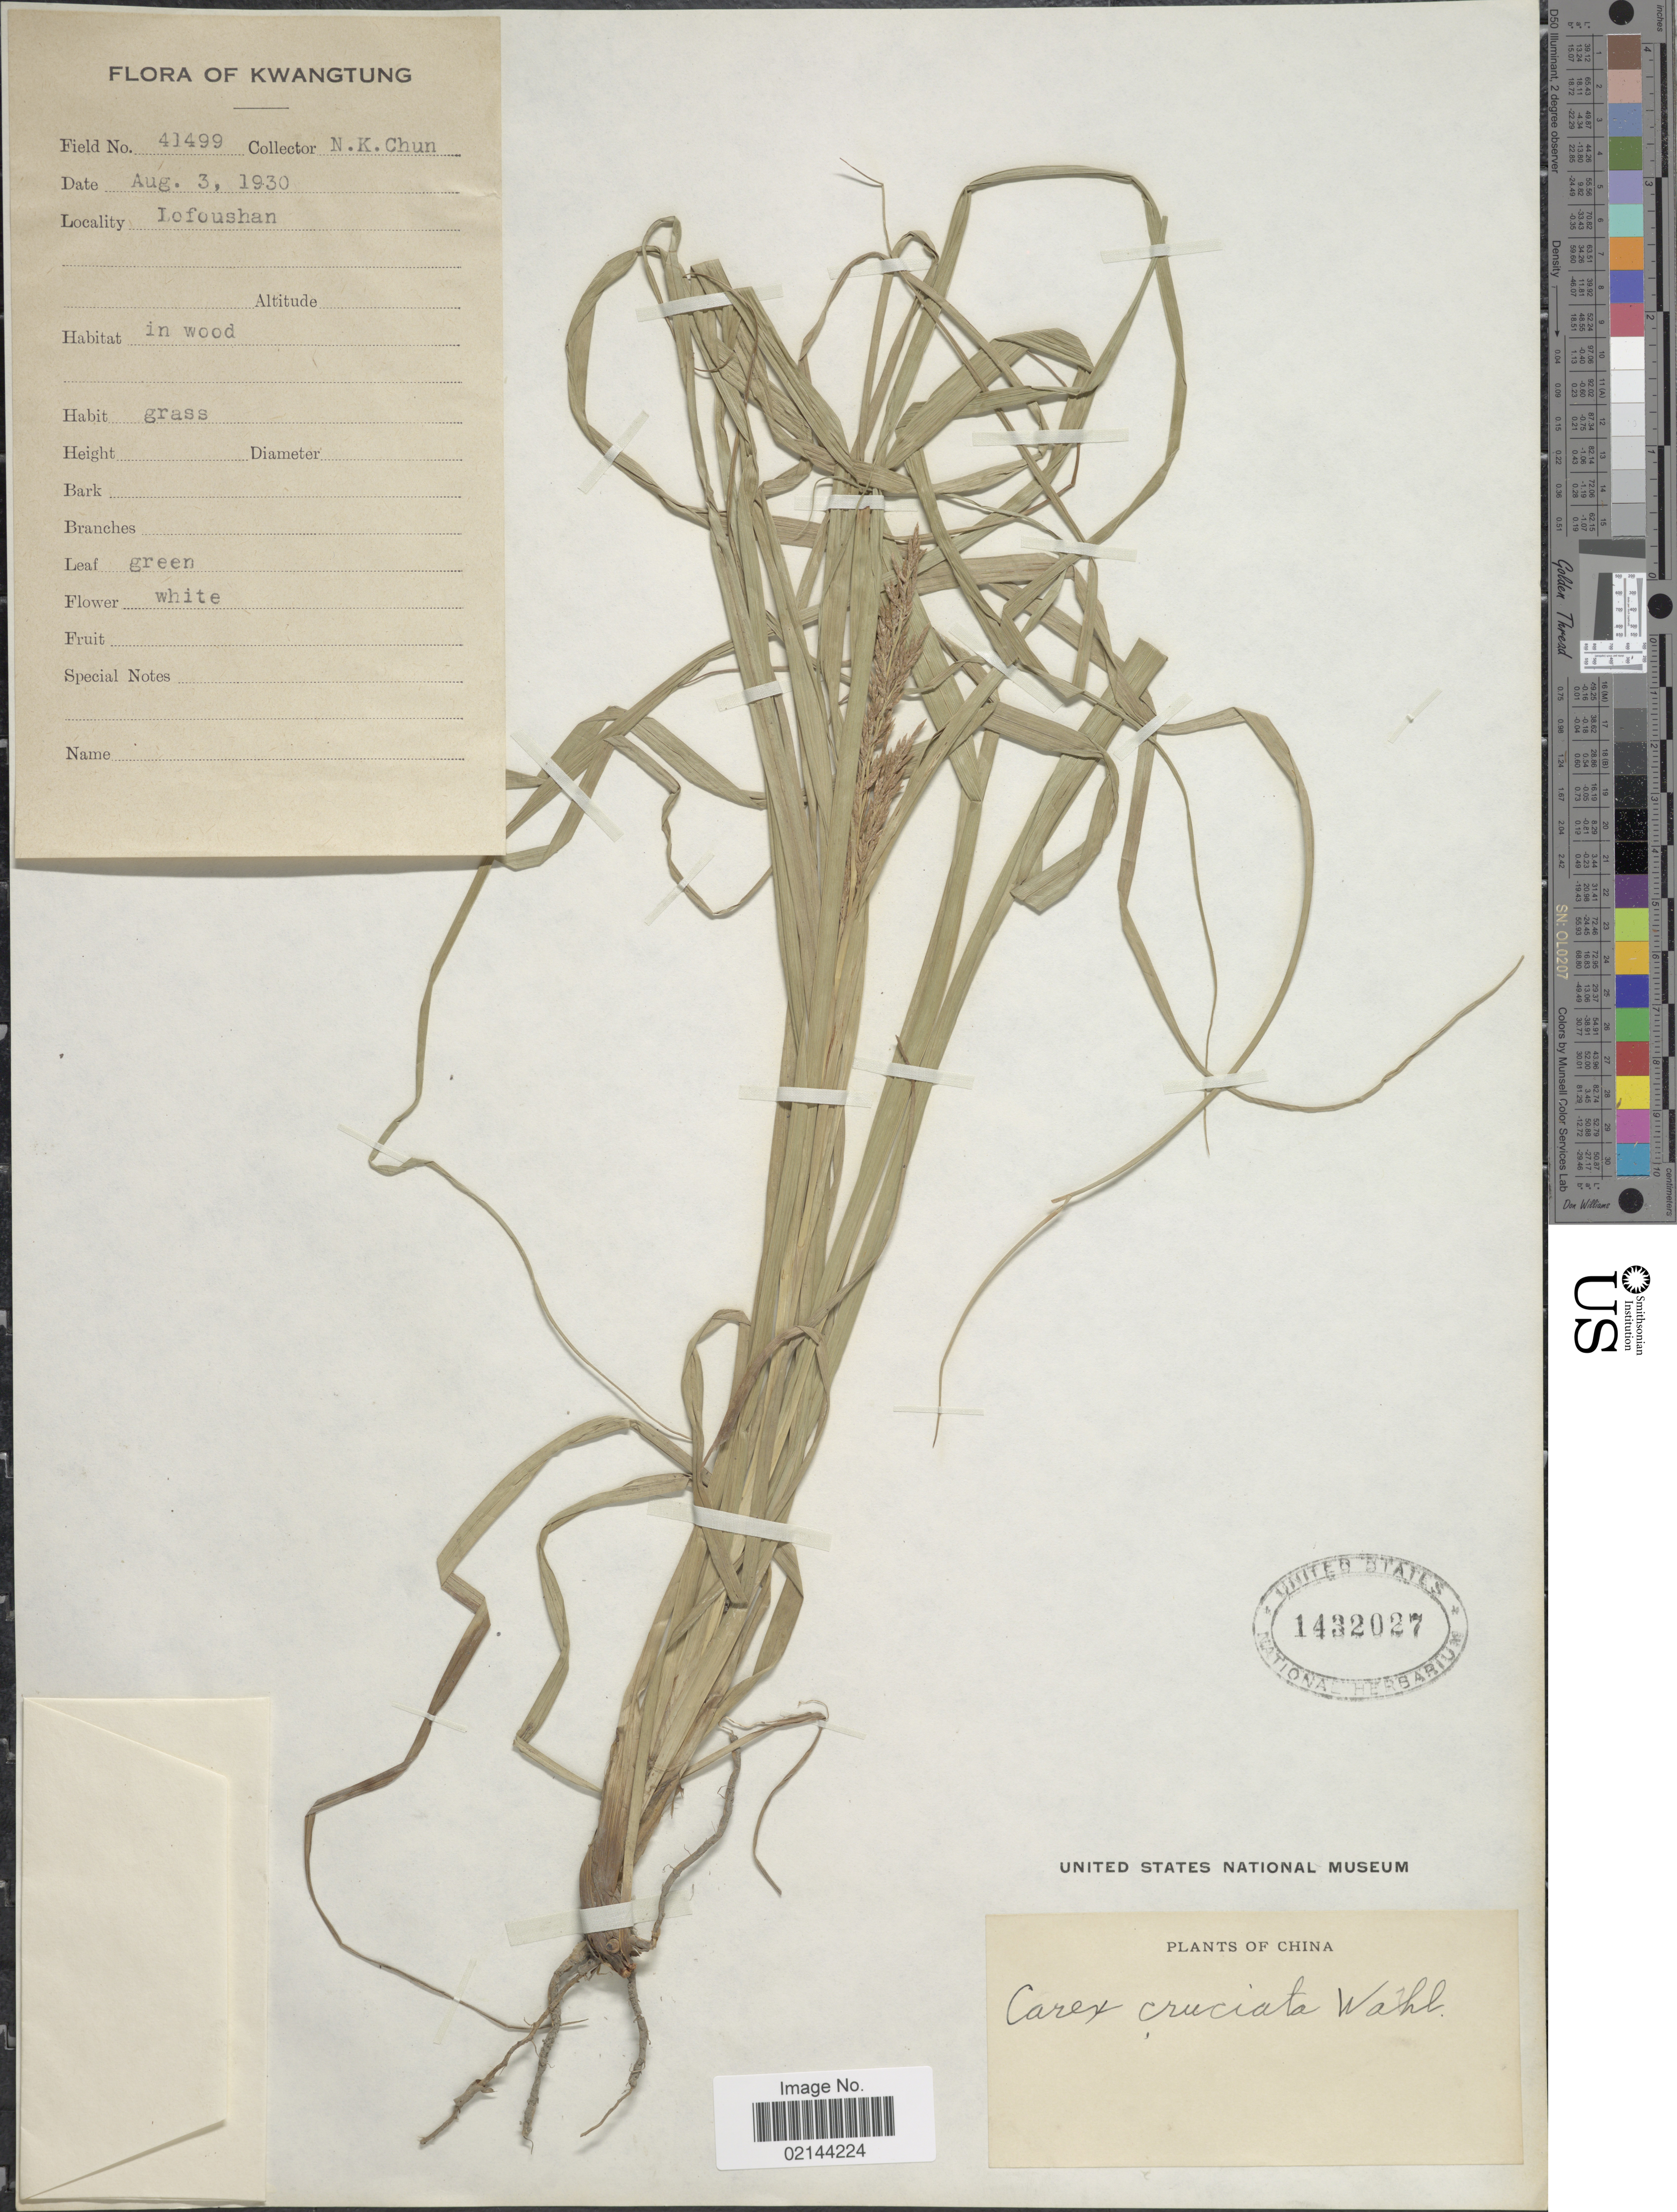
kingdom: Plantae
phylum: Tracheophyta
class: Liliopsida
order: Poales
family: Cyperaceae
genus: Carex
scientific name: Carex cruciata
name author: Wahlenb.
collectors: N. K. Chun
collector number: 41499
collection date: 1930-08-03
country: China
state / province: Guangdong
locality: Kwangtung, Lofoushan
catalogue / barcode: US 1432027